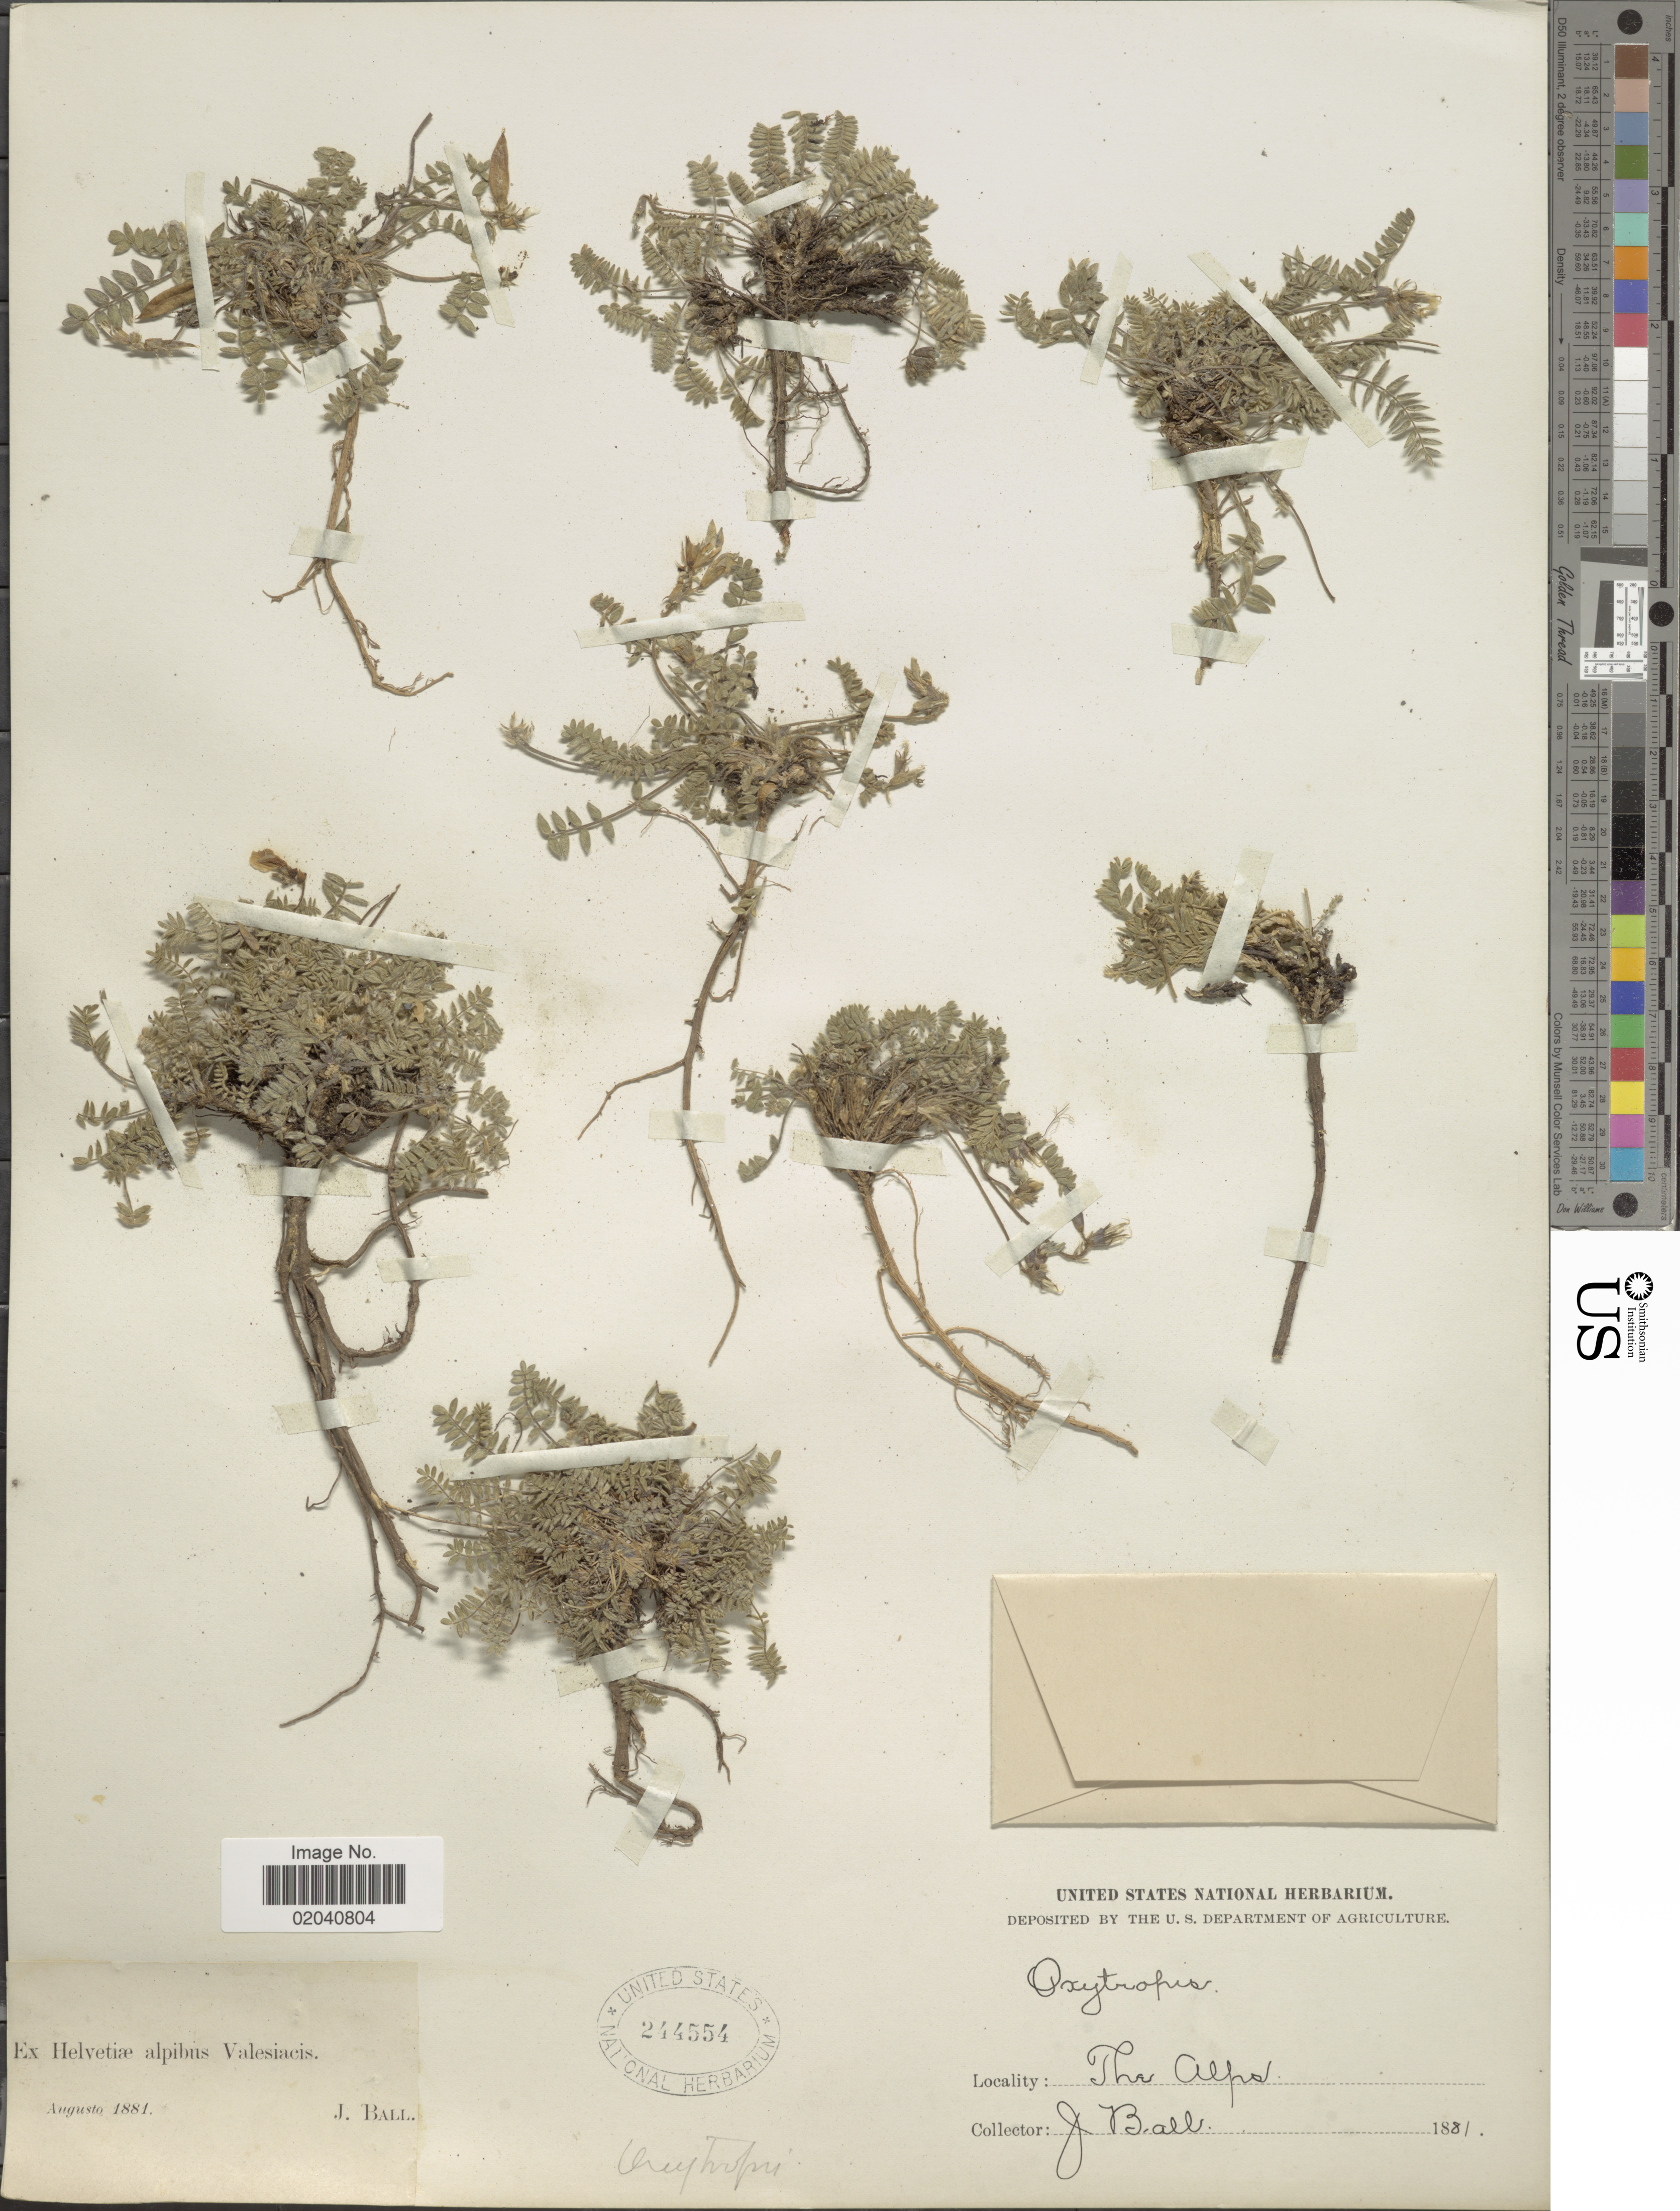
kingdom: Plantae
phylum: Tracheophyta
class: Magnoliopsida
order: Fabales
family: Fabaceae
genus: Oxytropis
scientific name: Oxytropis sp.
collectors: J. Ball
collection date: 1881-08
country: Switzerland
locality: Helvetiae alpibus Valesiacis, The Alps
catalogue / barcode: US 244554